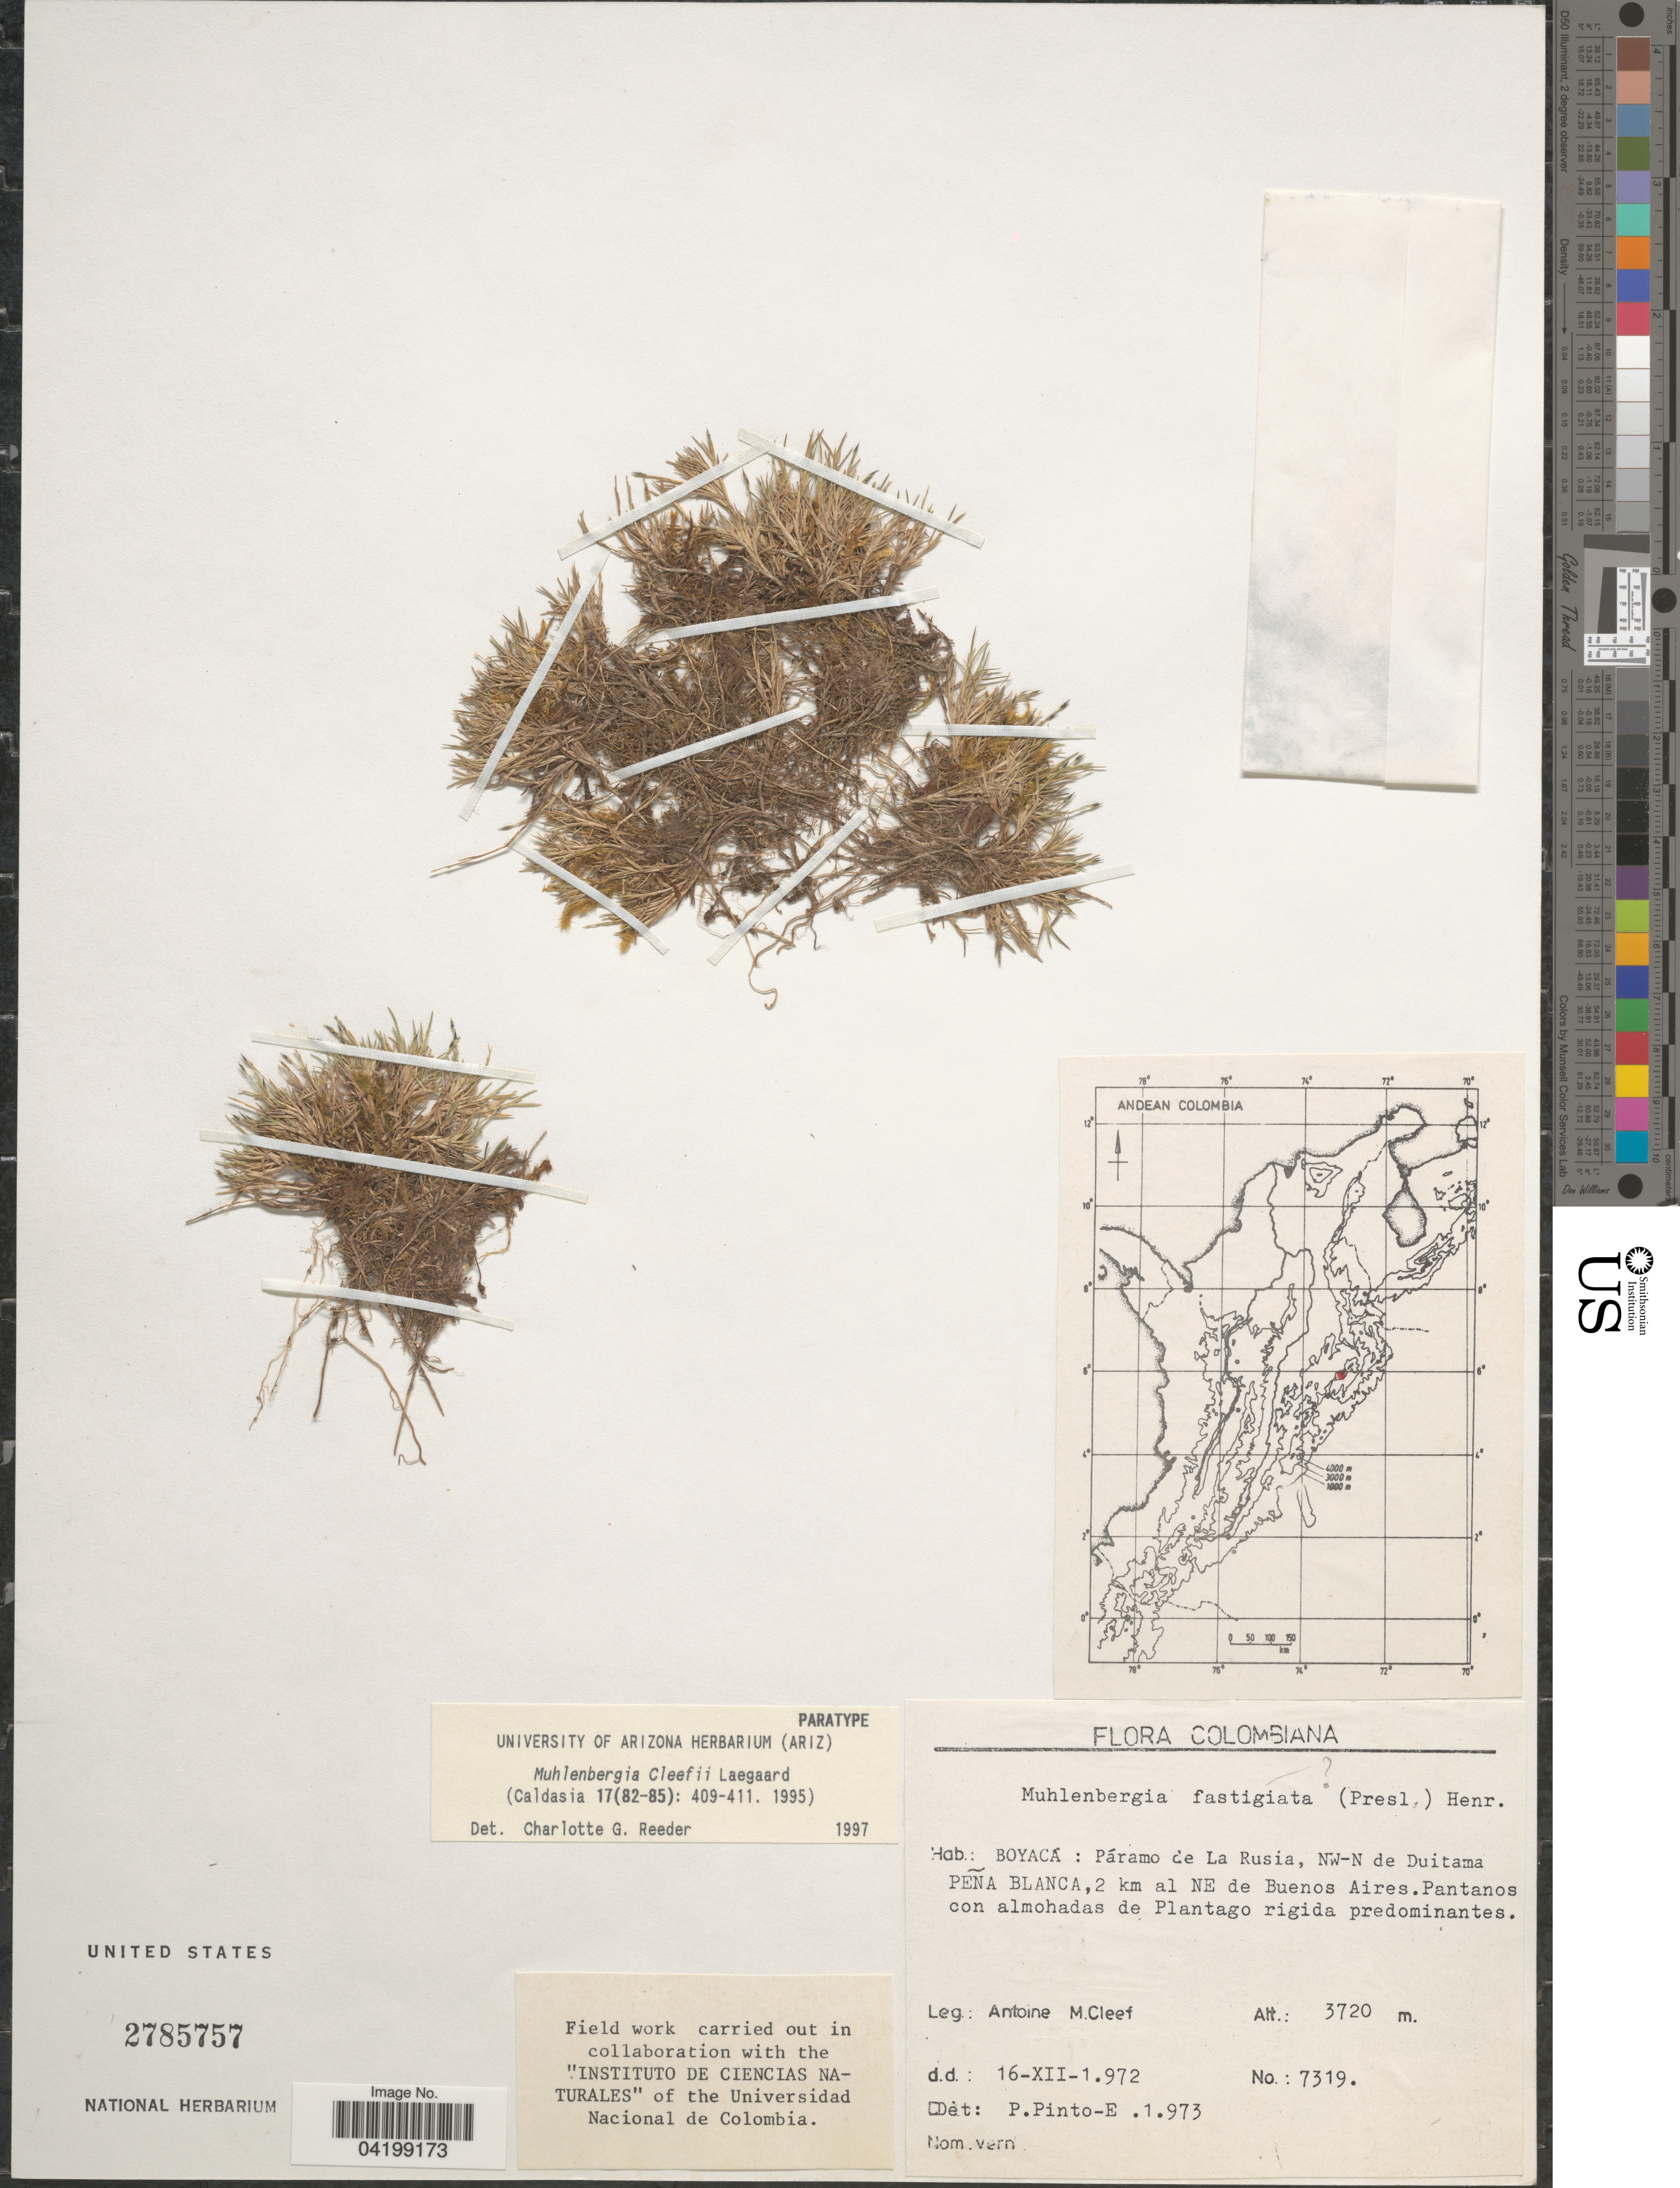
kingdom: Plantae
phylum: Tracheophyta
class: Liliopsida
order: Poales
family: Poaceae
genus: Muhlenbergia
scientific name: Muhlenbergia cleefii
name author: Lægaard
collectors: A. M. Cleef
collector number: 7319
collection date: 1972-12-16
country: Colombia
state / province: Boyacá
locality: Páramo de La Rusia, NW-N de Duitama Peña Blanca, 2 km al NE de Buenos Aires.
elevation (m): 3720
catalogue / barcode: US 2785757